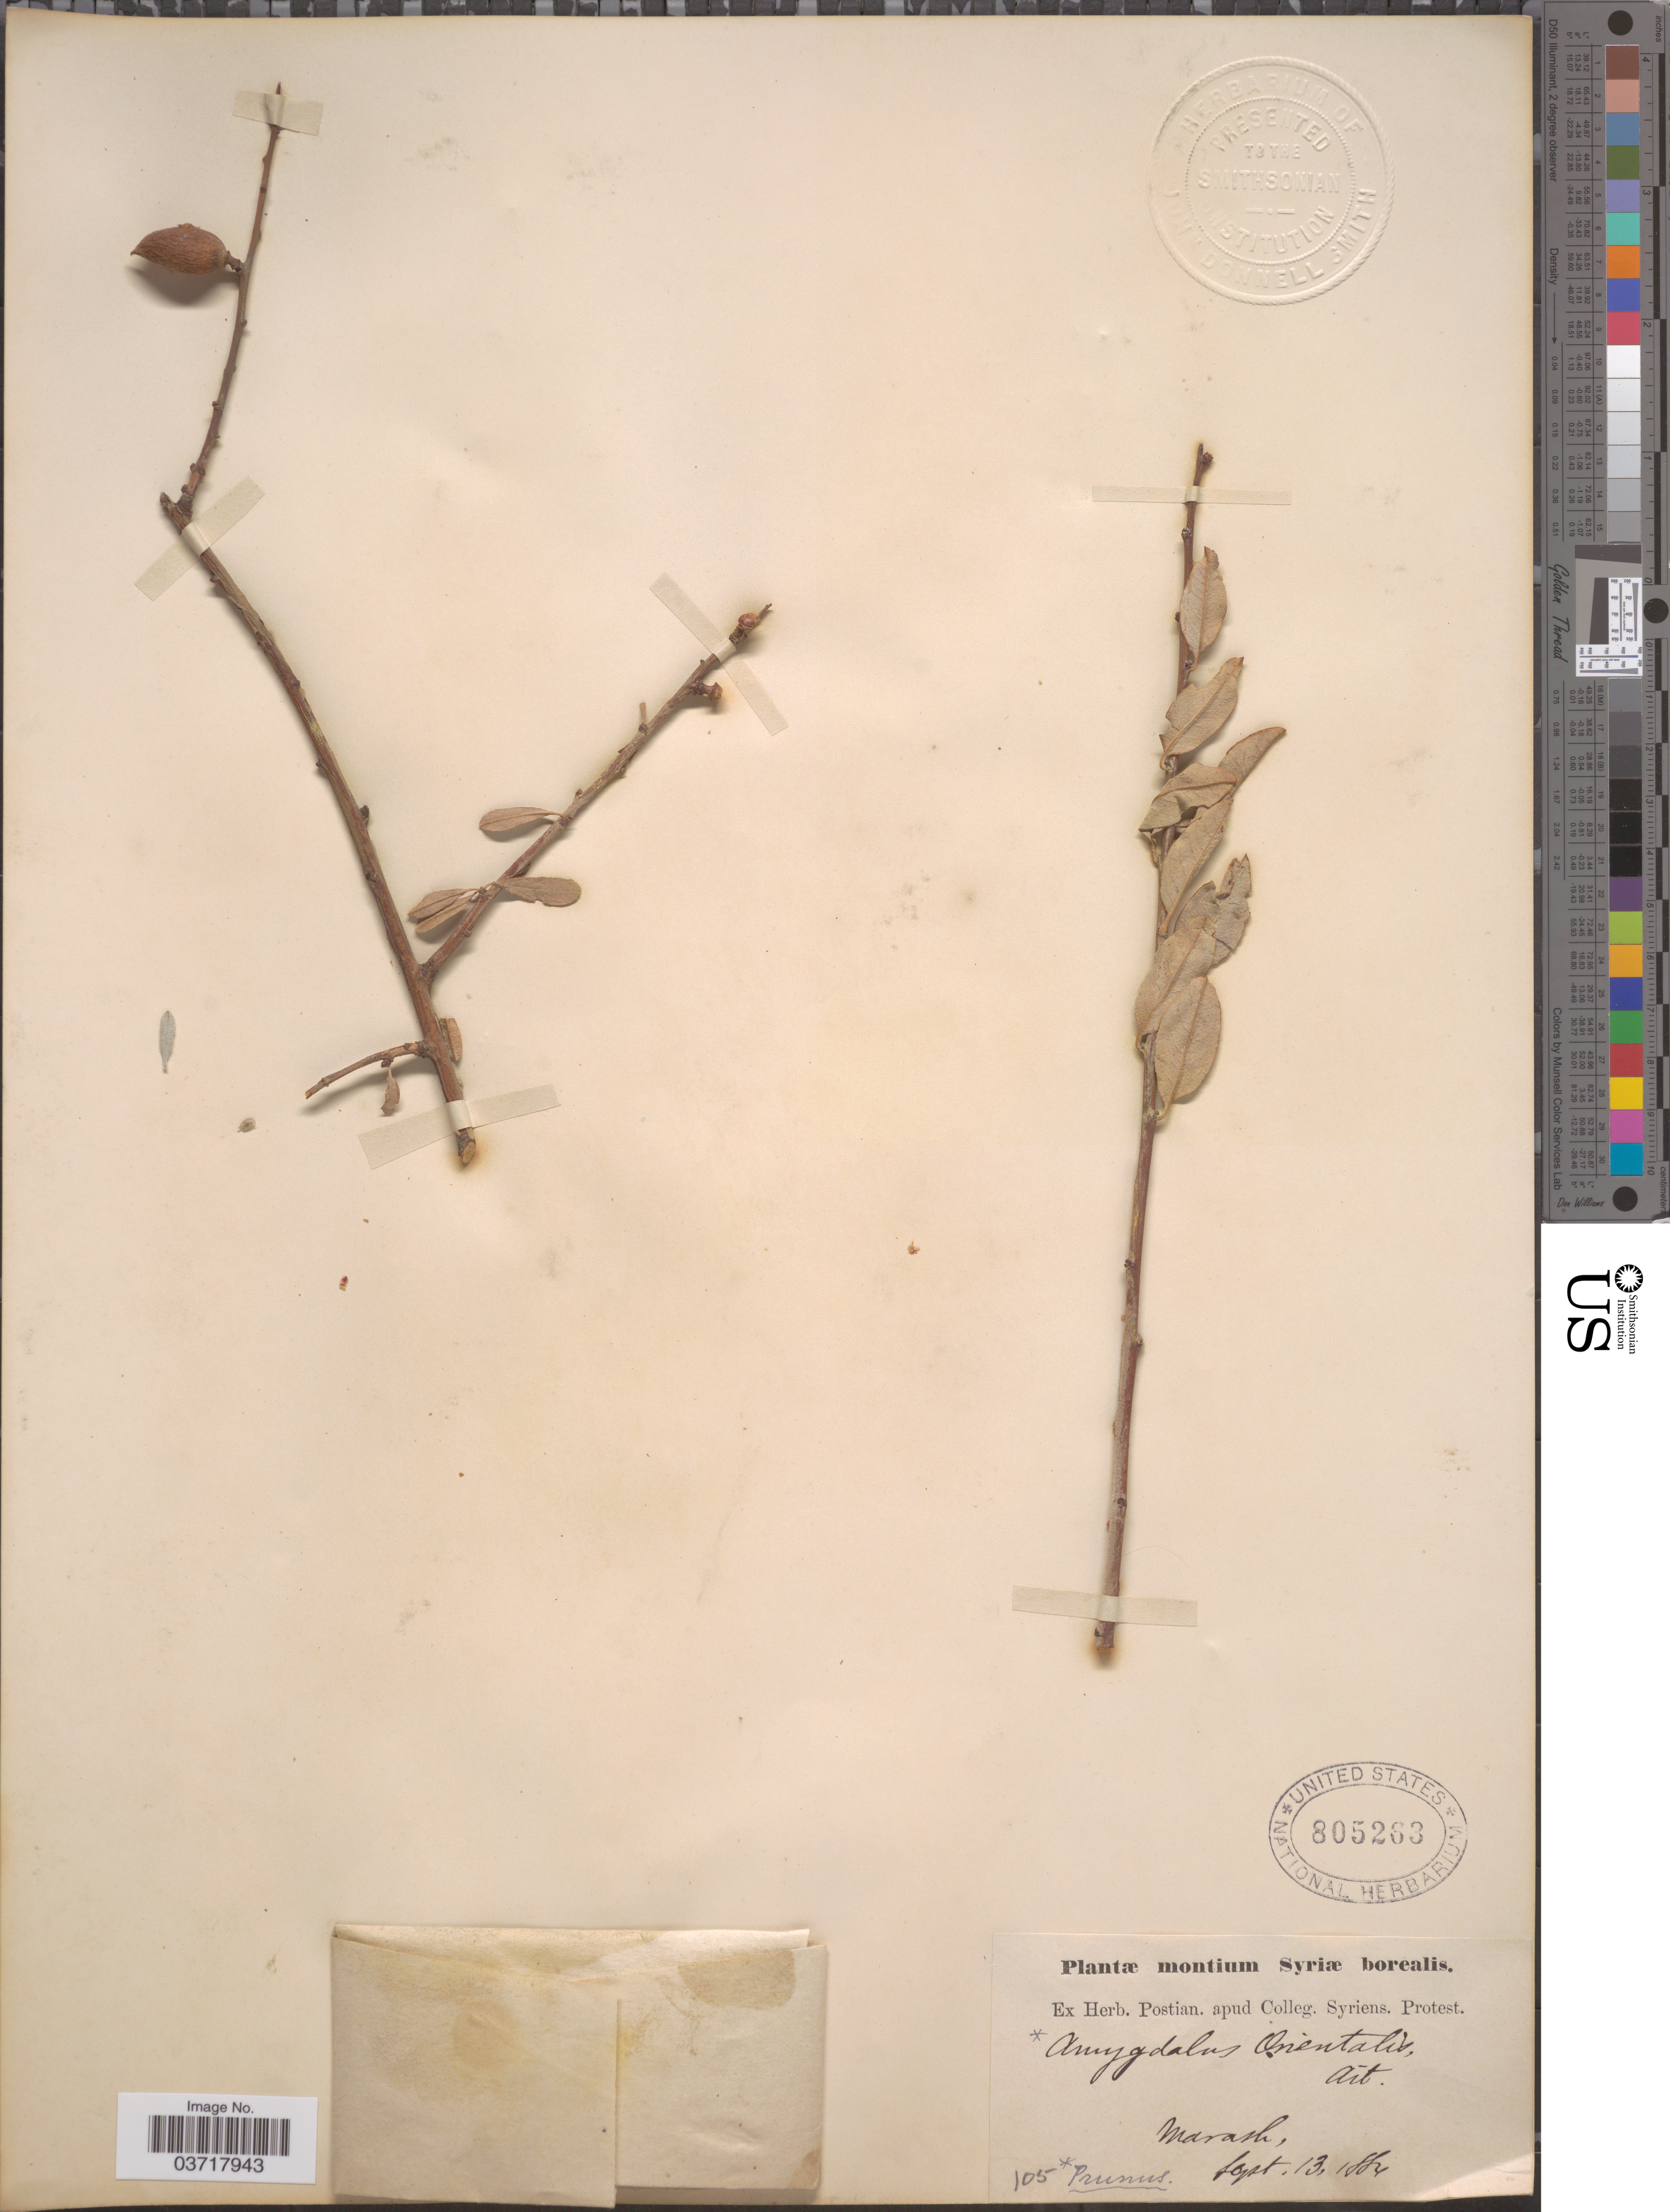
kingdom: Plantae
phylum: Tracheophyta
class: Magnoliopsida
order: Rosales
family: Rosaceae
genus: Prunus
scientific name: Prunus orientalis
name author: Koehne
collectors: ex herb. Postian. apud Colleg. Syriens. Protest. USE "Fannie P. A. Shepard" (10308853) AS PRIMARY COLLECTOR INSTEAD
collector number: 105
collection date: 1884-09-13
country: Syria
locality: Montium Syriæ borealis. Marash.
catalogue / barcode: US 805263